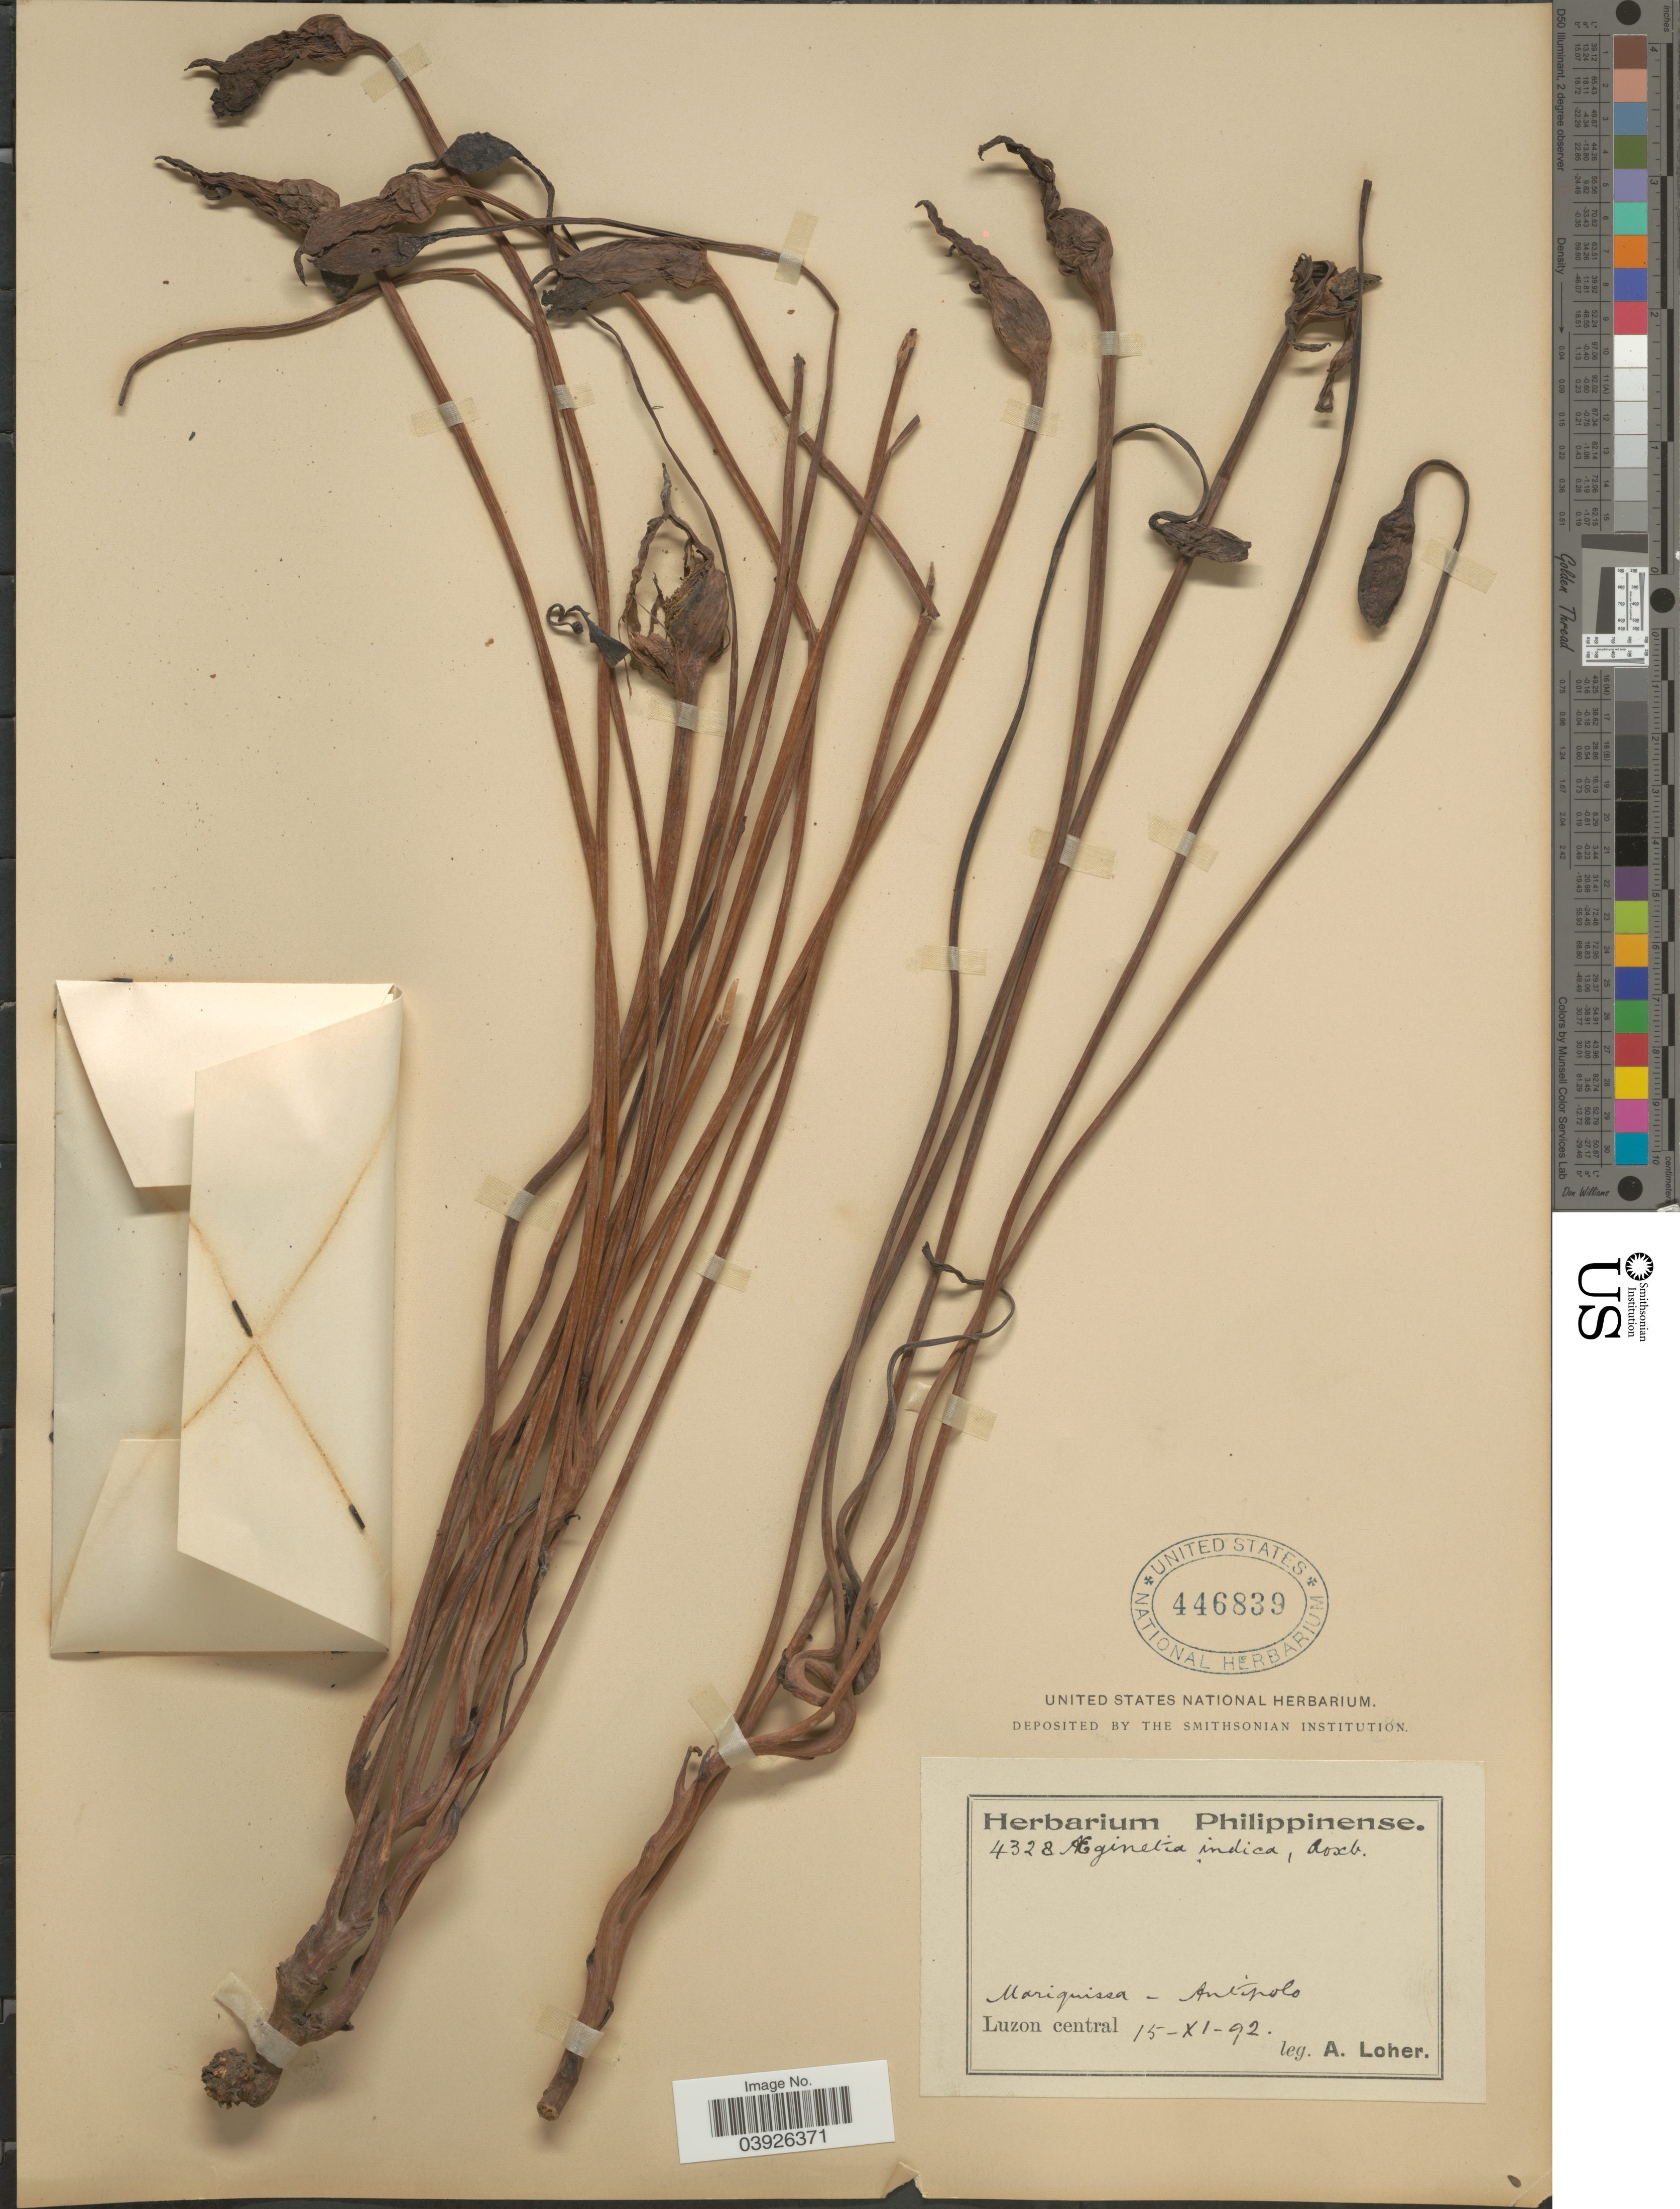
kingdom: Plantae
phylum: Tracheophyta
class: Magnoliopsida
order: Lamiales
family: Orobanchaceae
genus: Aeginetia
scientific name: Aeginetia indica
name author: L.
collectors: A. Loher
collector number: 4328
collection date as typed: Transcribed d/m/y: 15/11/92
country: Philippines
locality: Mariquissa - Antipolo.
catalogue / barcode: US 446839